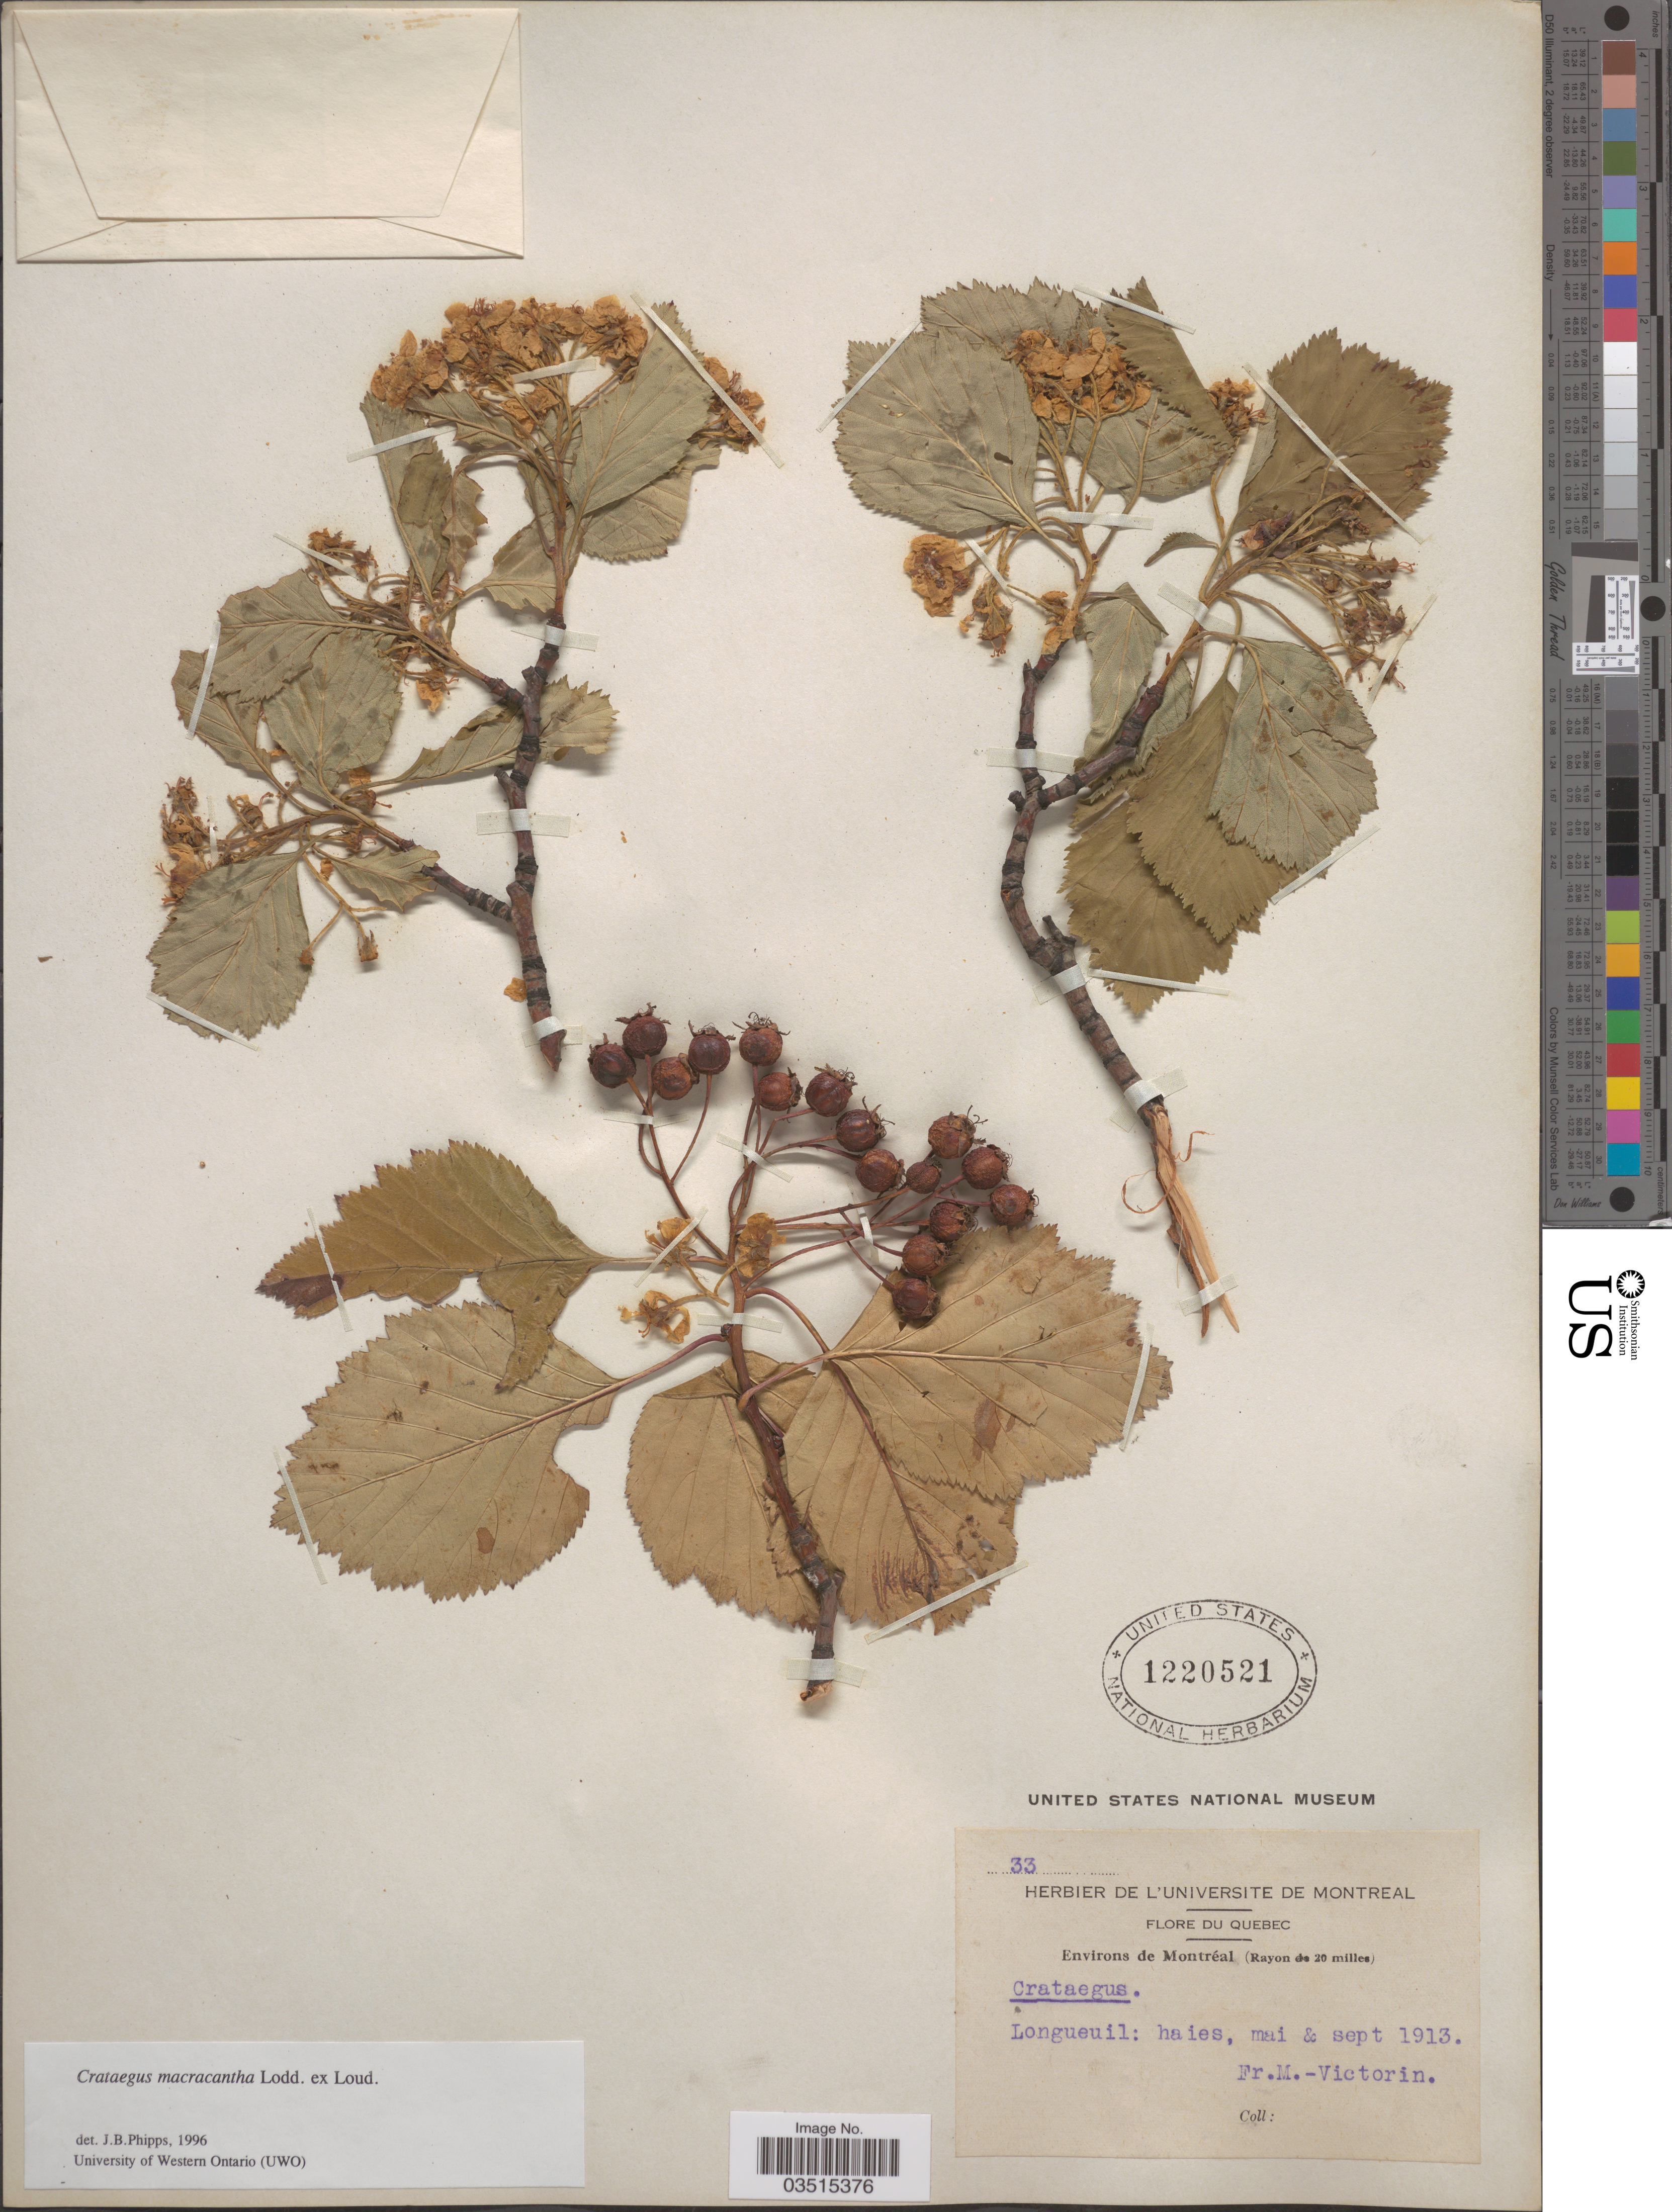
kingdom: Plantae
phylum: Tracheophyta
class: Magnoliopsida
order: Rosales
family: Rosaceae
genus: Crataegus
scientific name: Crataegus macracantha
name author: (Lindl.) Lodd. ex Loudon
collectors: F. Marie-Victorin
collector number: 33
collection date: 1913-05/1913-09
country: Canada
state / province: Quebec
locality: Environs de Montréal (Rayon de 20 milles). Longueuil: haies.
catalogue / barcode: US 1220521